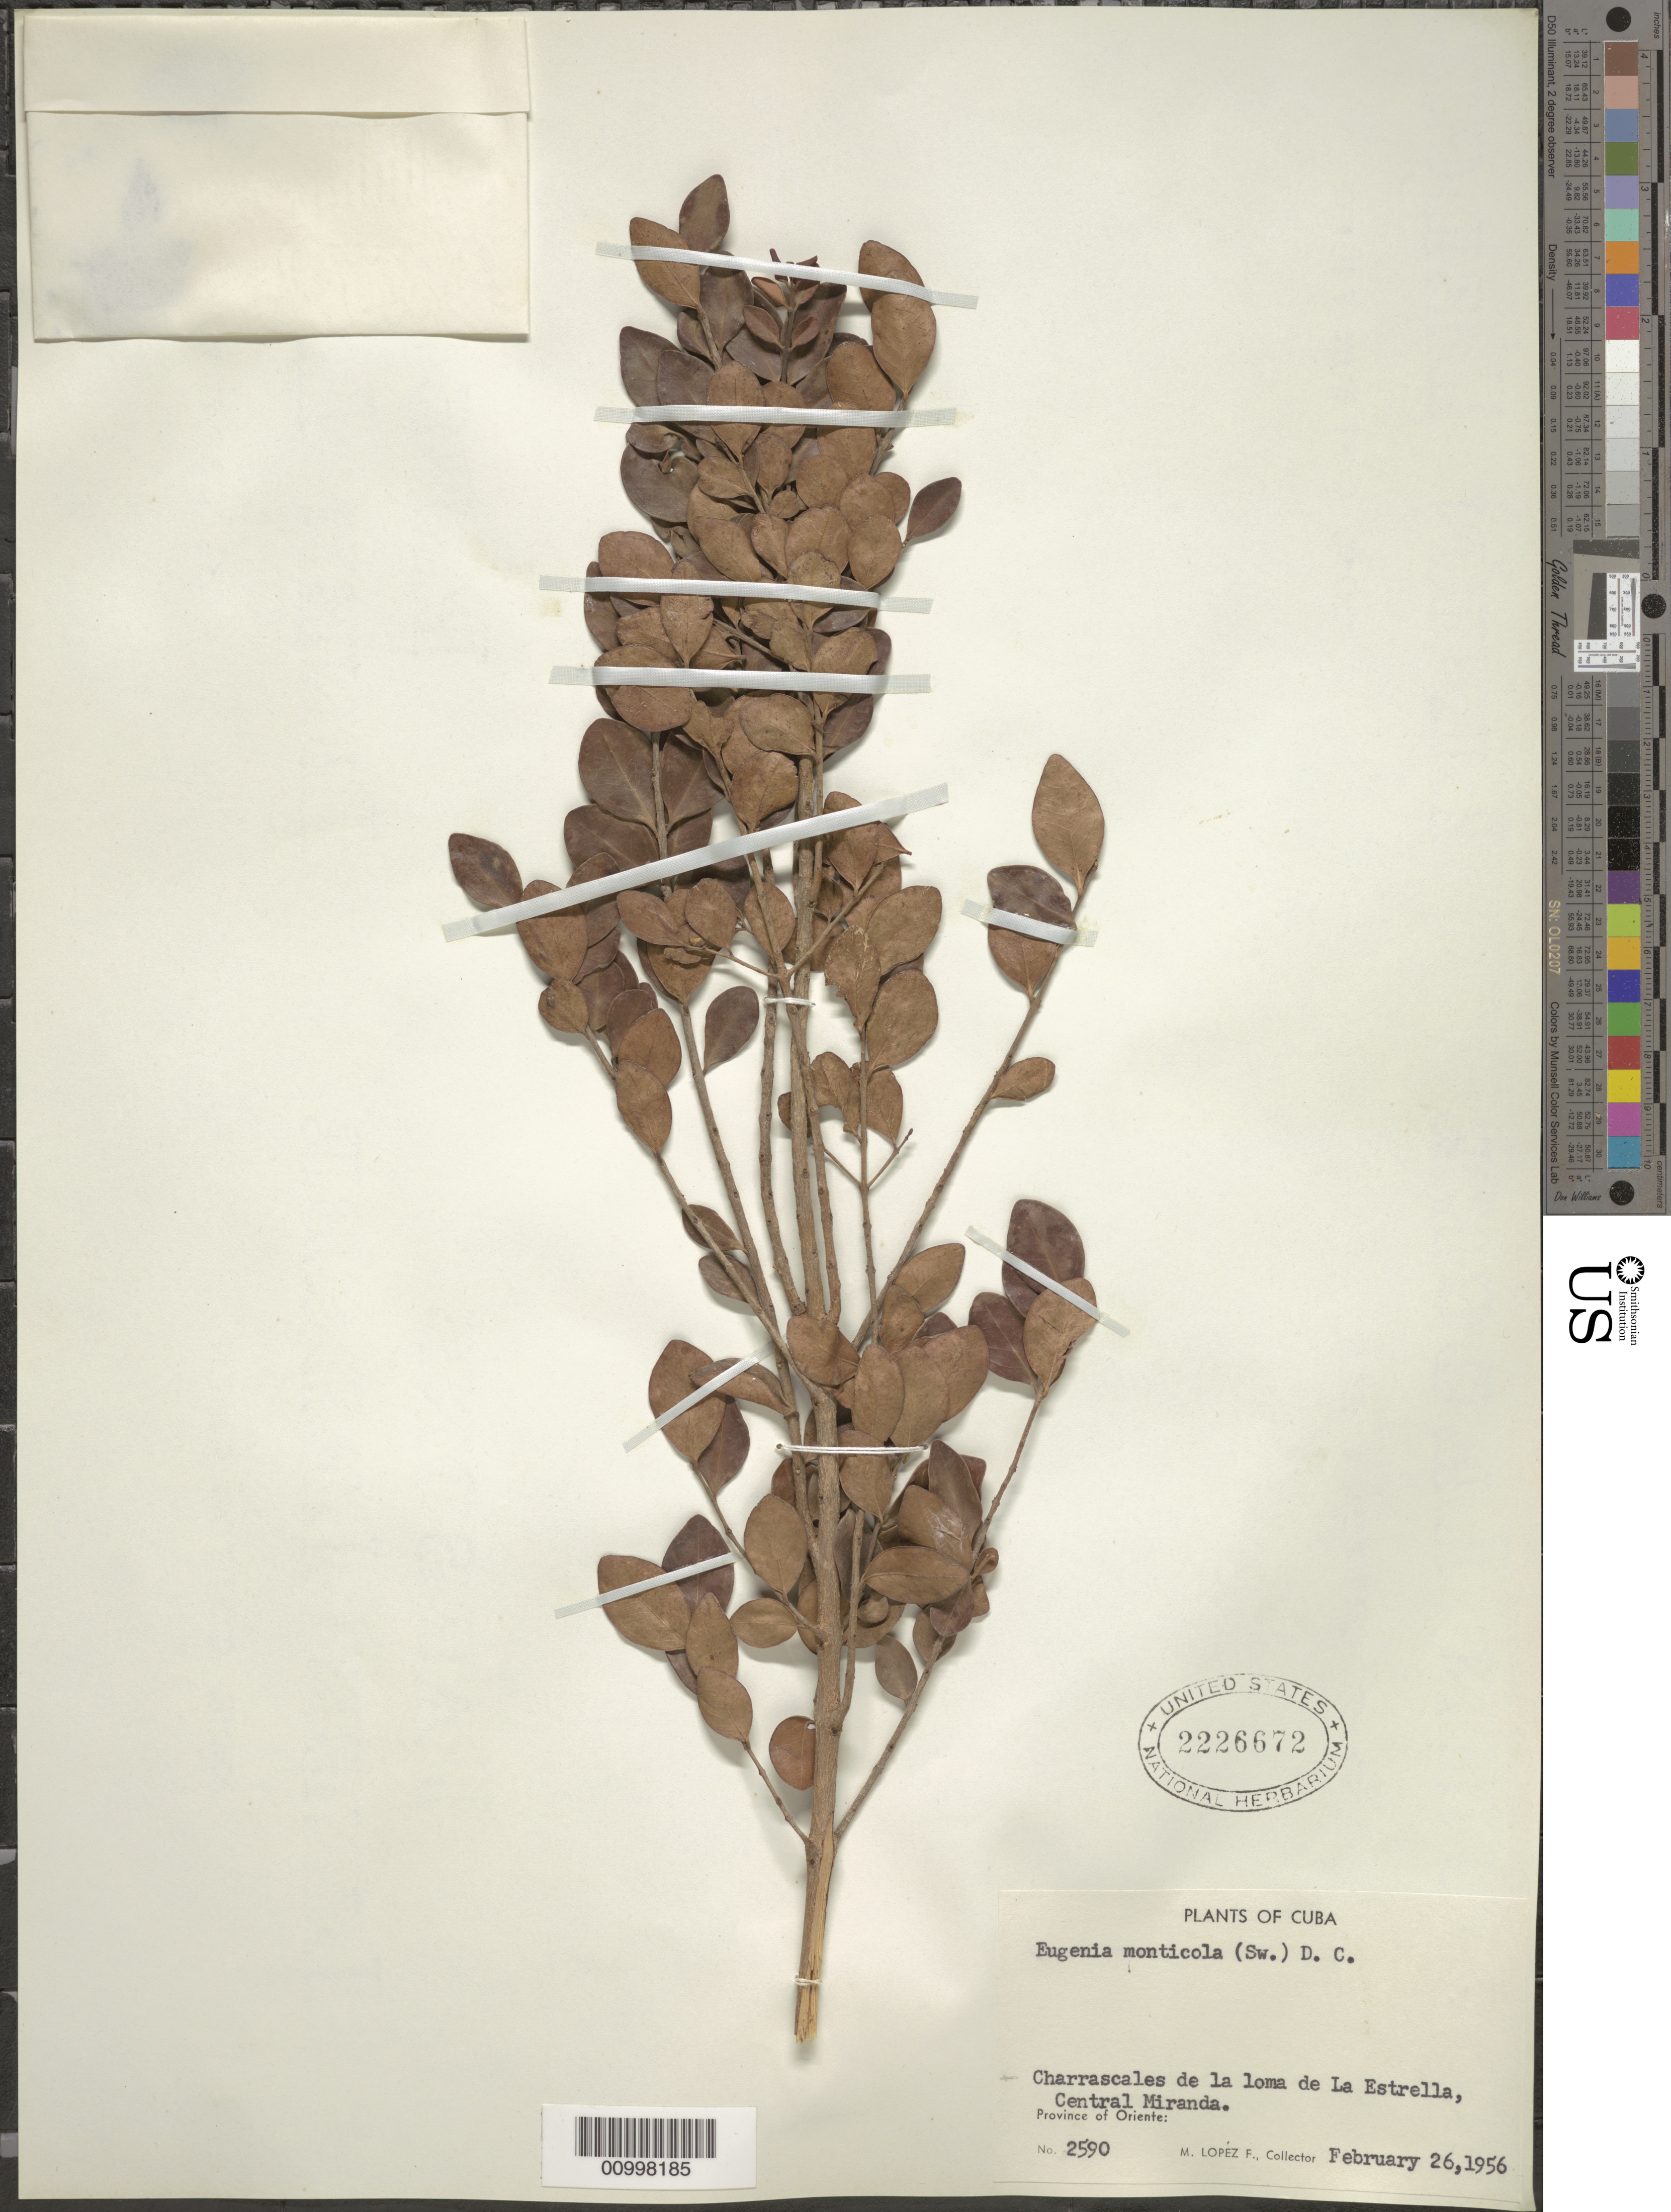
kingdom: Plantae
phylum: Tracheophyta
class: Magnoliopsida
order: Myrtales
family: Myrtaceae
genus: Eugenia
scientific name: Eugenia monticola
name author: (Sw.) DC.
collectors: M. López Figueiras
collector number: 2590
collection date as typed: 26 Feb 1956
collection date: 1956-02-26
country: Cuba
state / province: Oriente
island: Cuba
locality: Charrascales de la loma de La Estrella, Central Miranda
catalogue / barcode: US 2226672